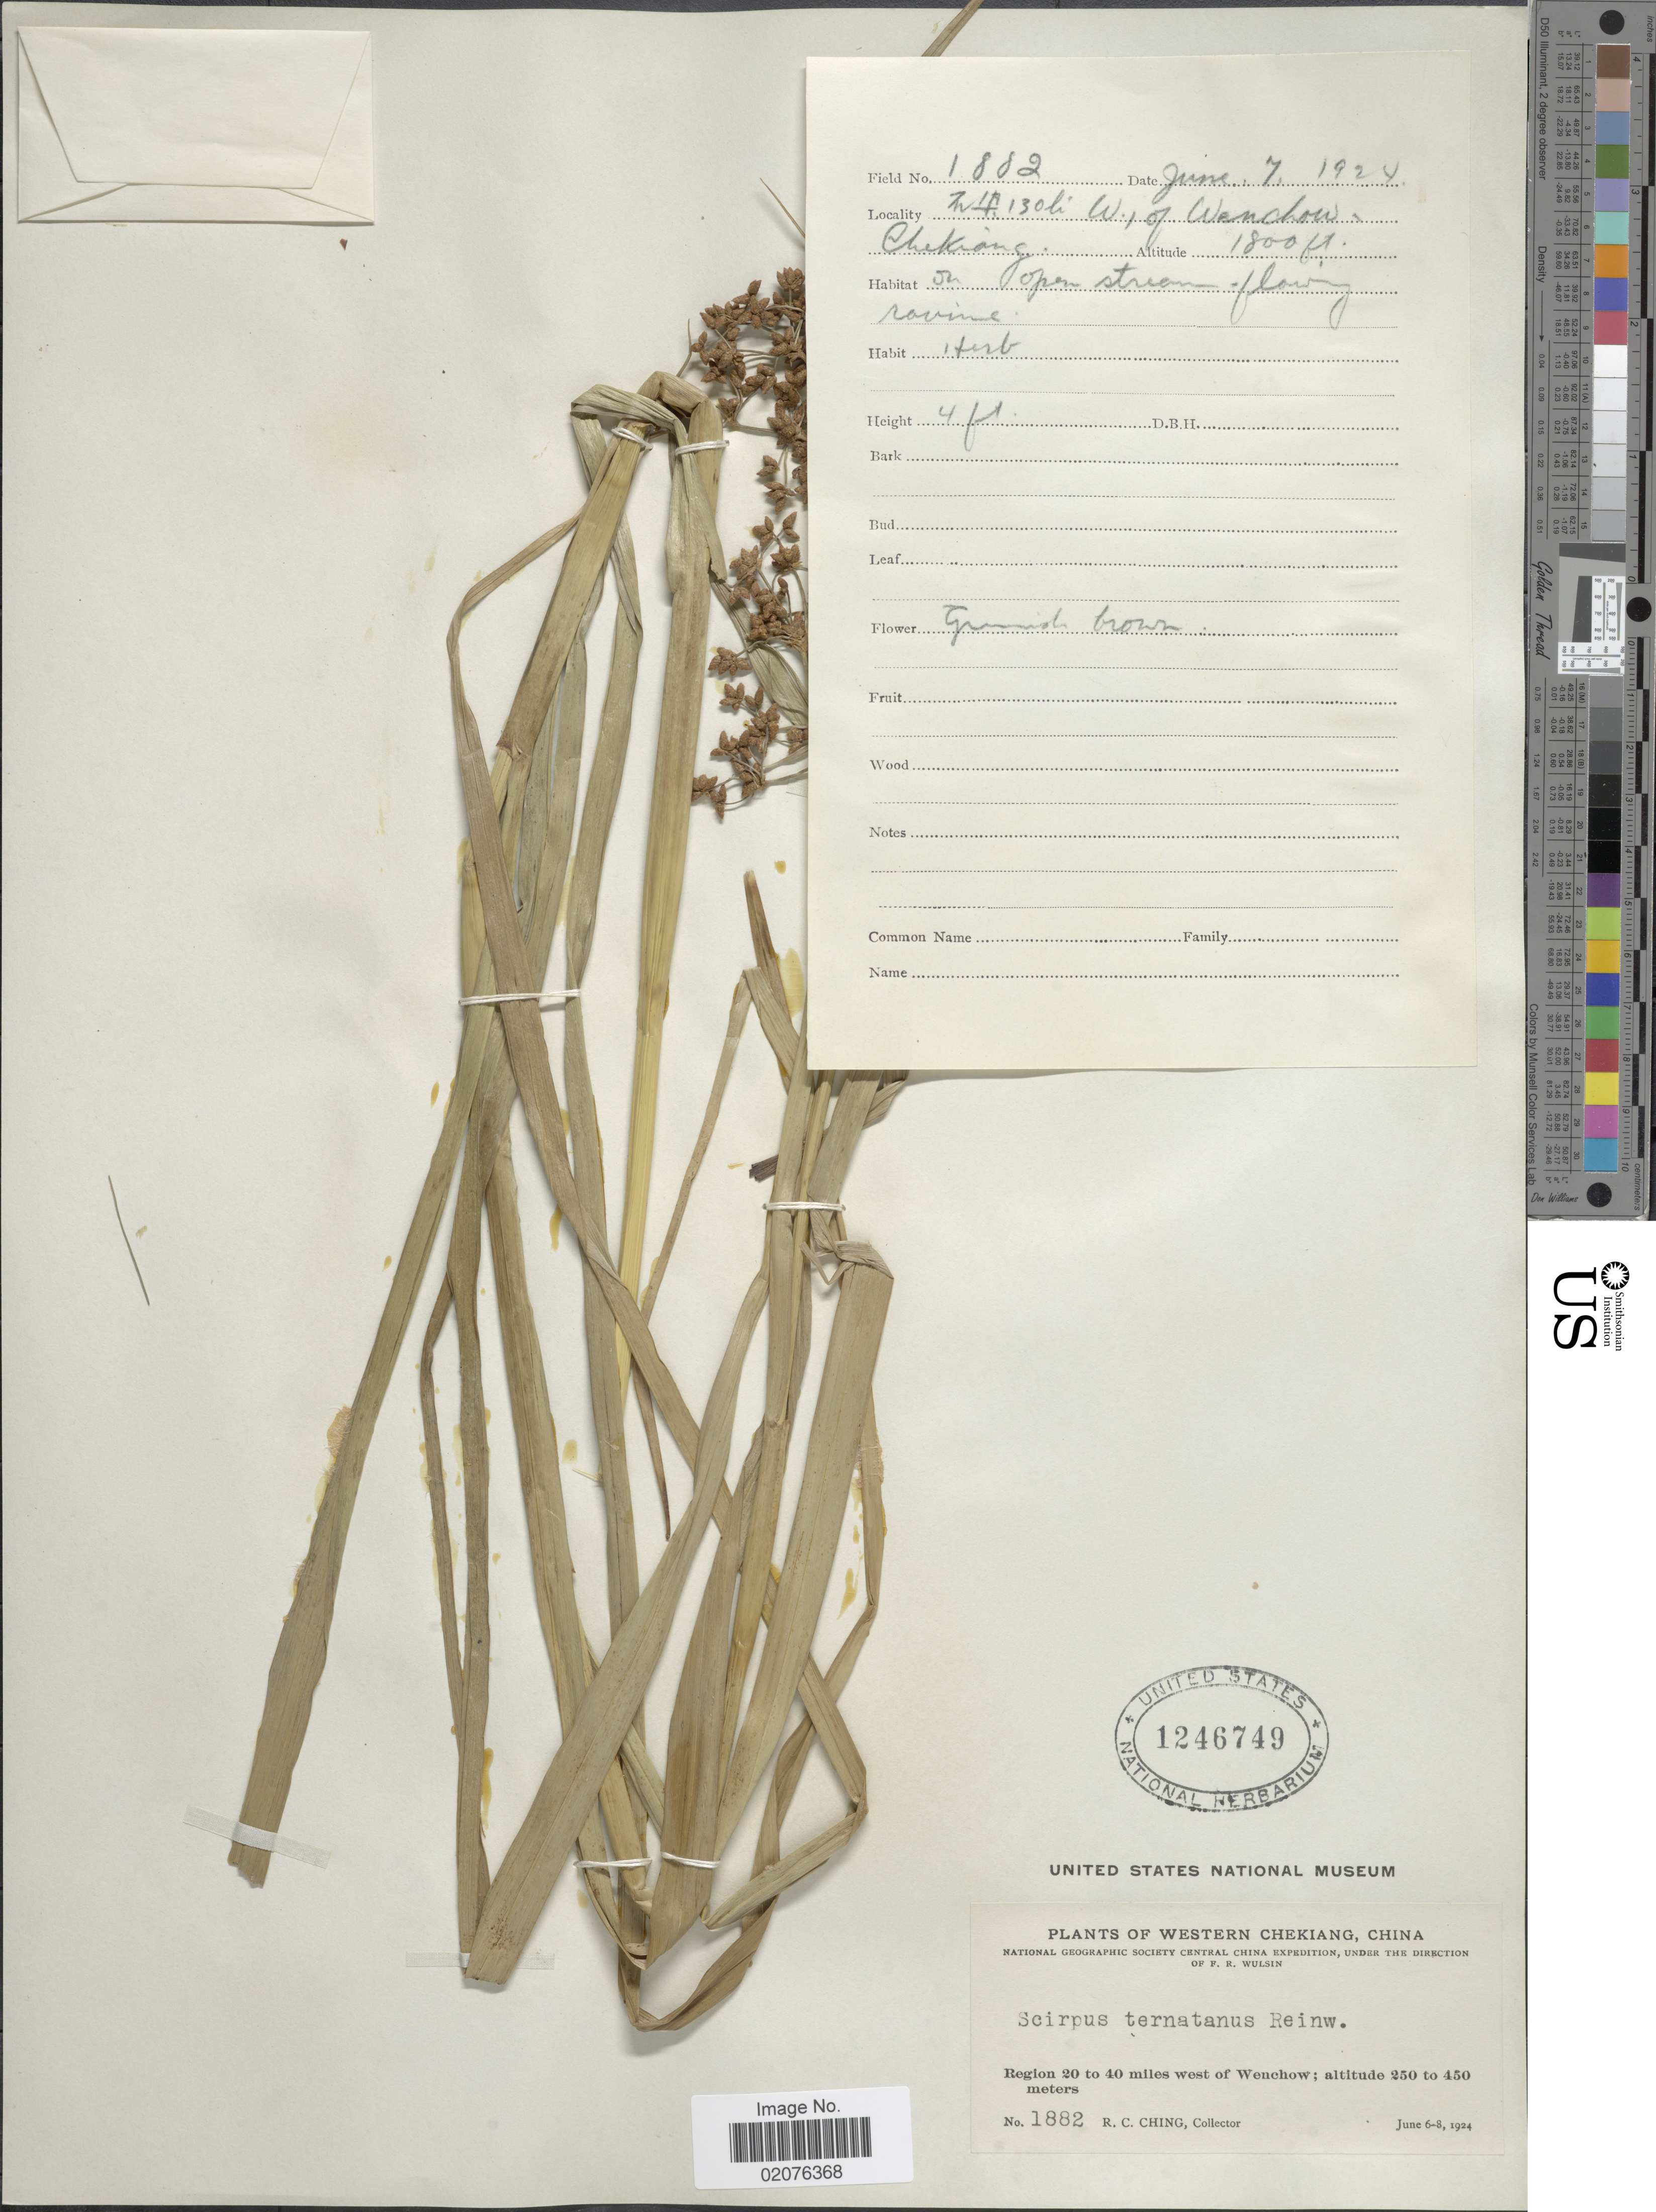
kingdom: Plantae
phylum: Tracheophyta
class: Liliopsida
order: Poales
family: Cyperaceae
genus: Scirpus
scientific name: Scirpus ternatanus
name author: Reinw. ex Miq.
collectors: R. C. Ching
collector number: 1882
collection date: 1924-06-07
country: China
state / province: Zhejiang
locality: Western Chekiang, Region 20 to 40 miles west of Wenchow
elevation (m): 549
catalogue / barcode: US 1246749